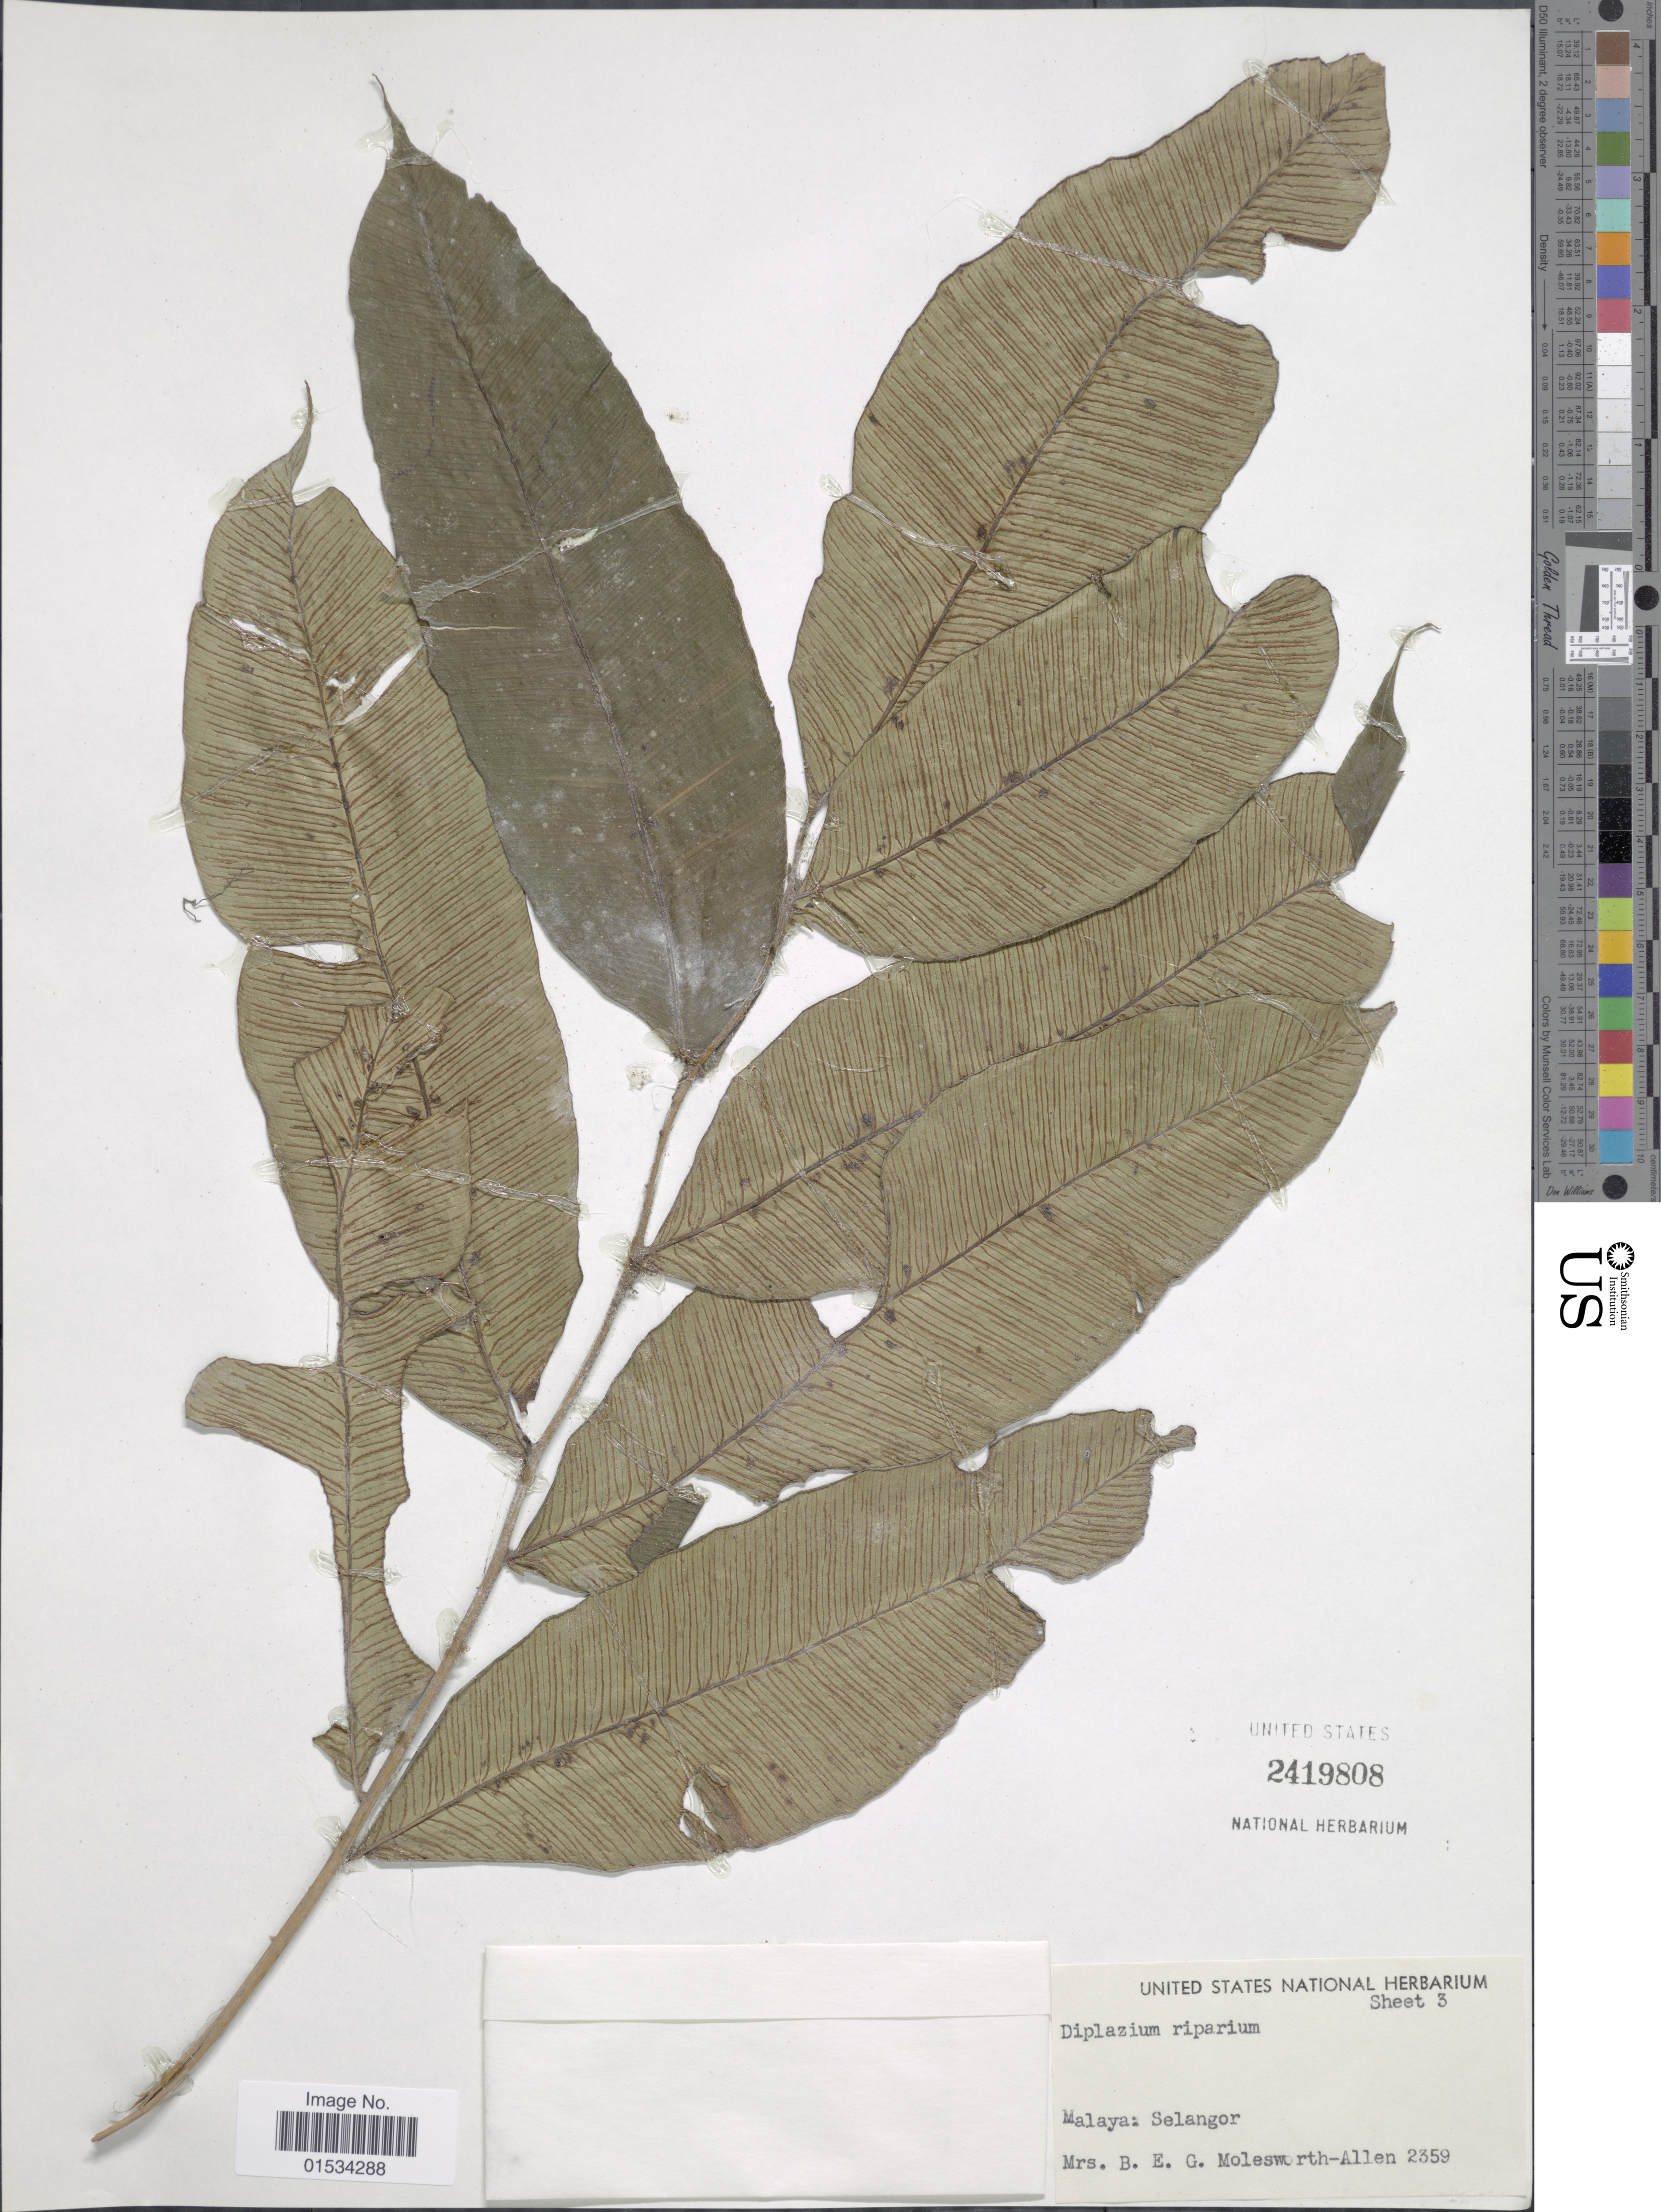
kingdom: Plantae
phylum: Tracheophyta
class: Polypodiopsida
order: Polypodiales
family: Athyriaceae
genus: Diplazium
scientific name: Diplazium riparium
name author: Holttum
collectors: Mrs. B. E. G. Molesworth-Allen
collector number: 2359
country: Malaysia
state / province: Selangor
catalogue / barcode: US 2419808